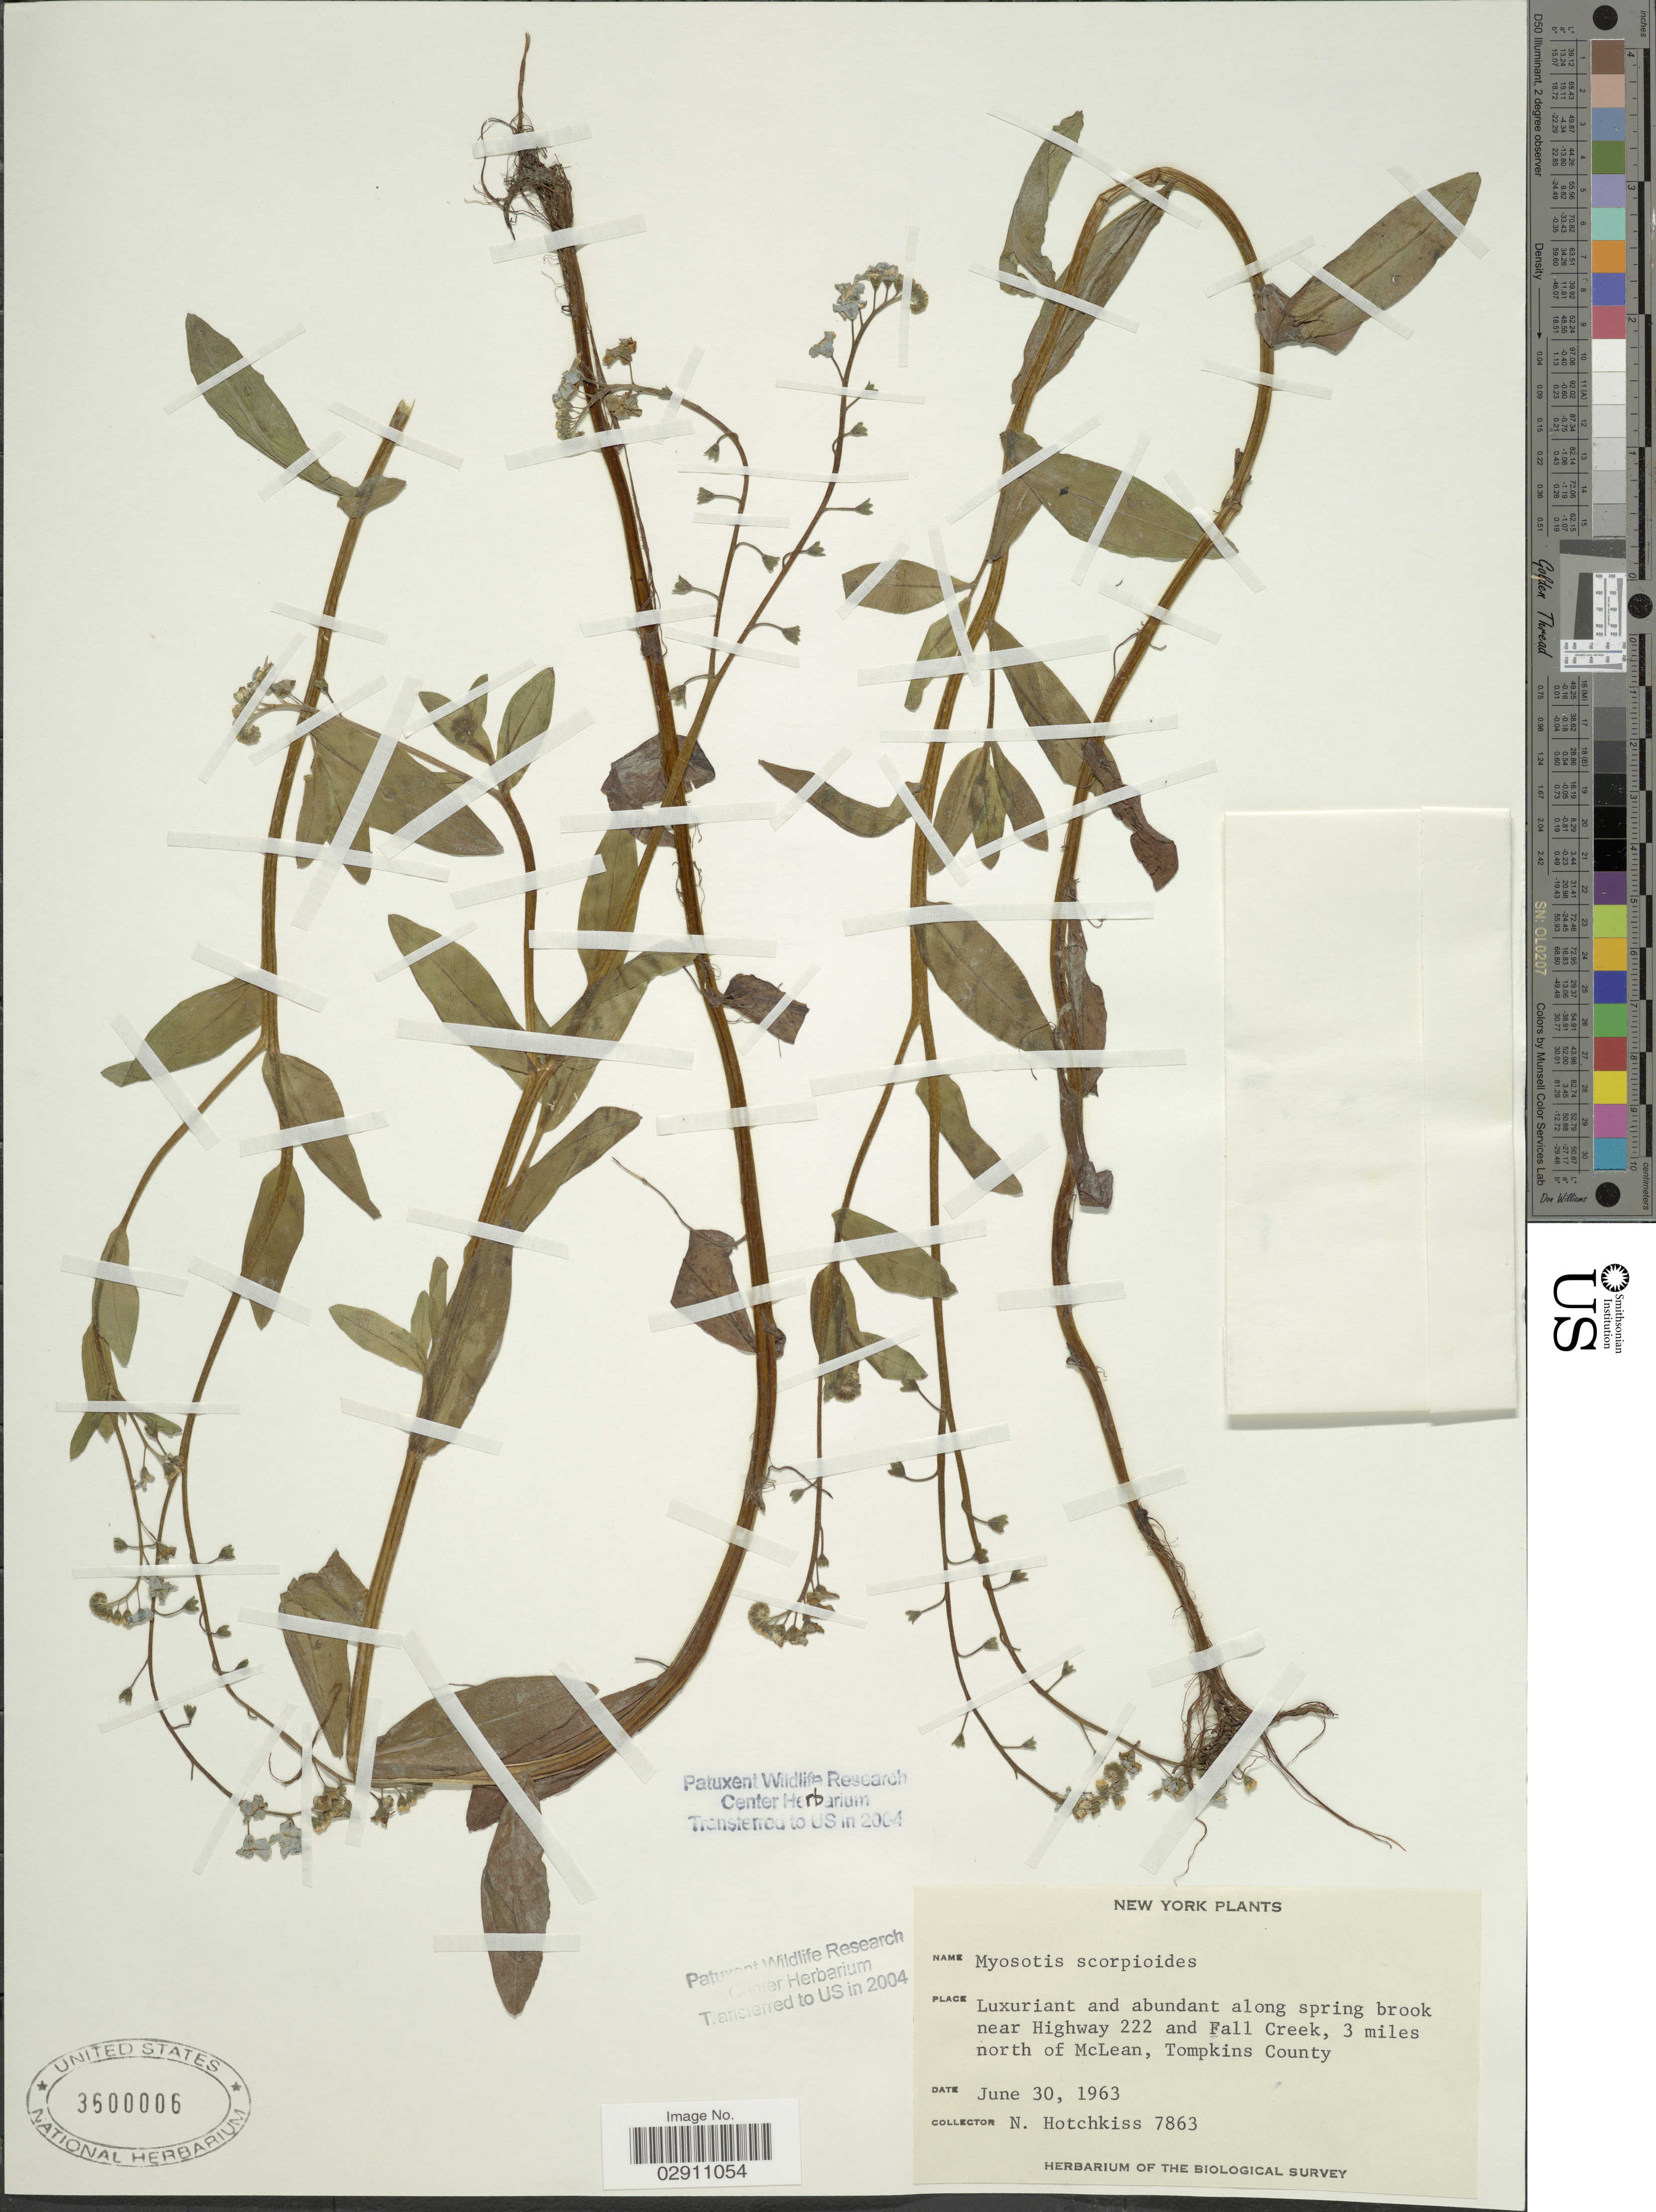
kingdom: Plantae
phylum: Tracheophyta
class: Magnoliopsida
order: Boraginales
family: Boraginaceae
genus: Myosotis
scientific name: Myosotis scorpioides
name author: L.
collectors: N. Hotchkiss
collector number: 7863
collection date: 1963-06-30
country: United States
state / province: New York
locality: Luxuriant and abundant along spring brook near Highway 222 and Fall Creek, 3 miles north of McLean, Tompkins County.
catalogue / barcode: US 3600006